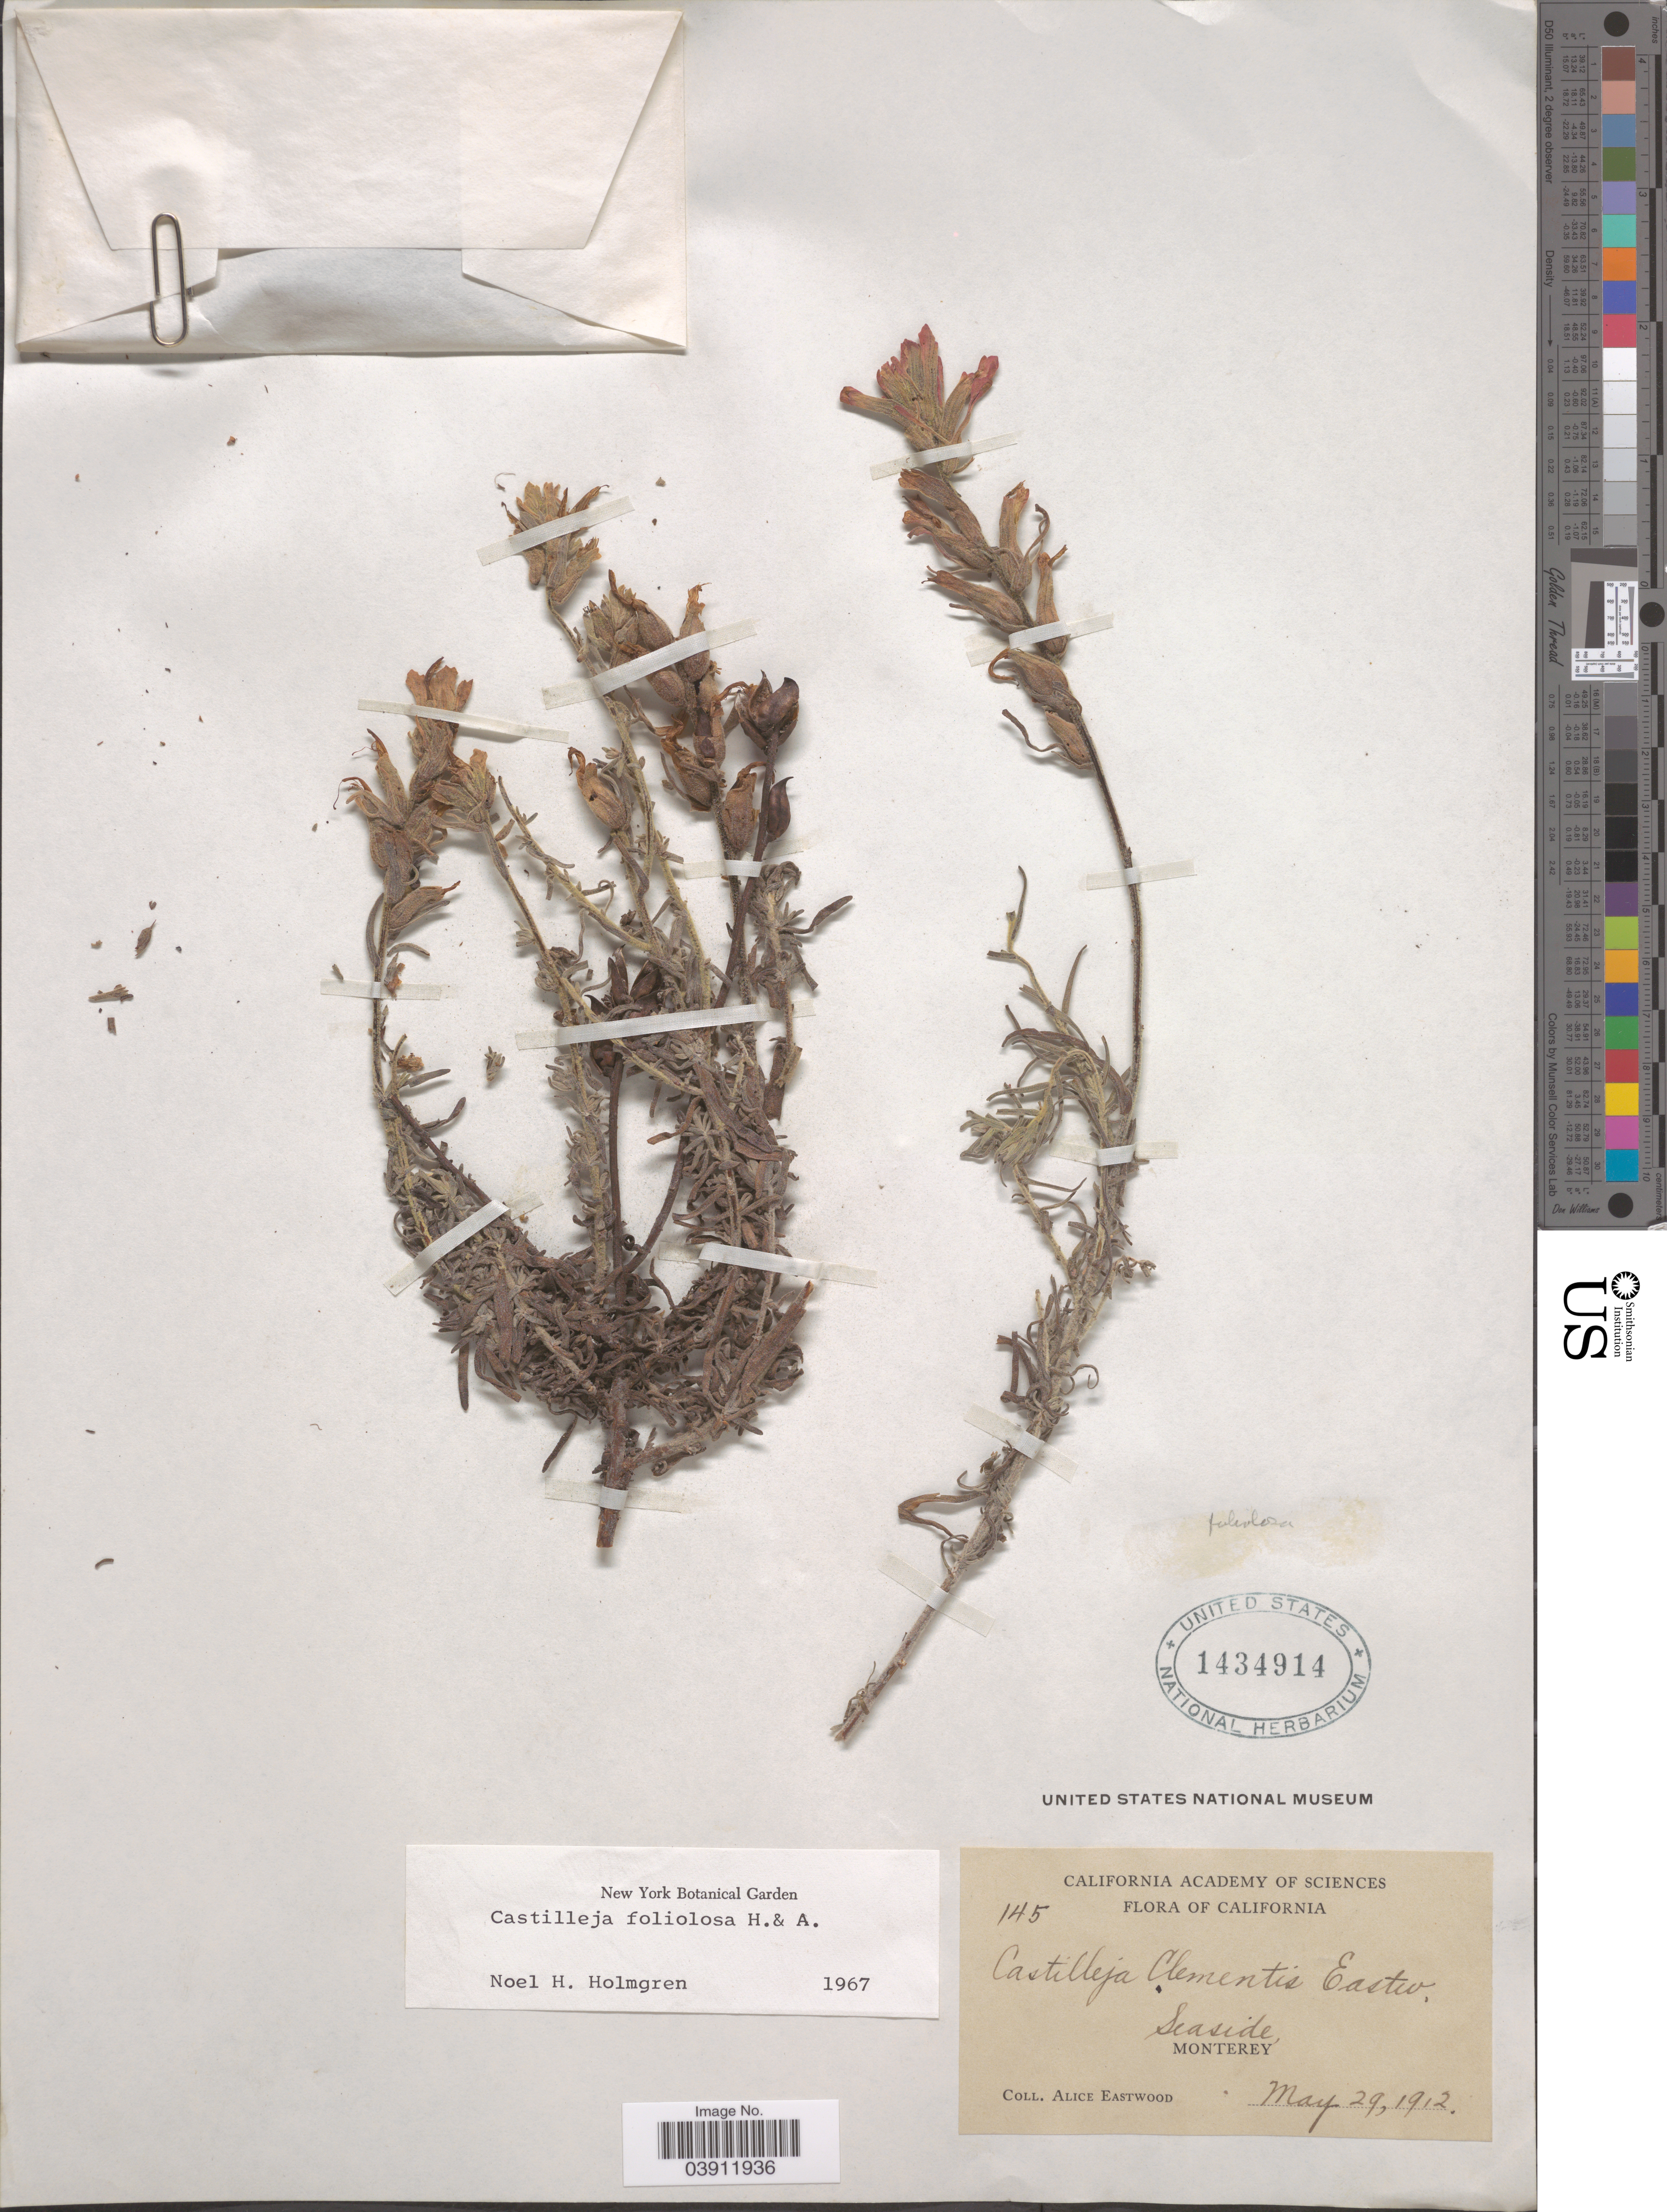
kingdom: Plantae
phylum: Tracheophyta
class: Magnoliopsida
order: Lamiales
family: Orobanchaceae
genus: Castilleja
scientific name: Castilleja foliolosa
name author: Hook. f.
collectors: A. Eastwood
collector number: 145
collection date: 1912-05-29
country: United States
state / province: California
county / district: Monterey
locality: Seaside, Monterey.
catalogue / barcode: US 1434914